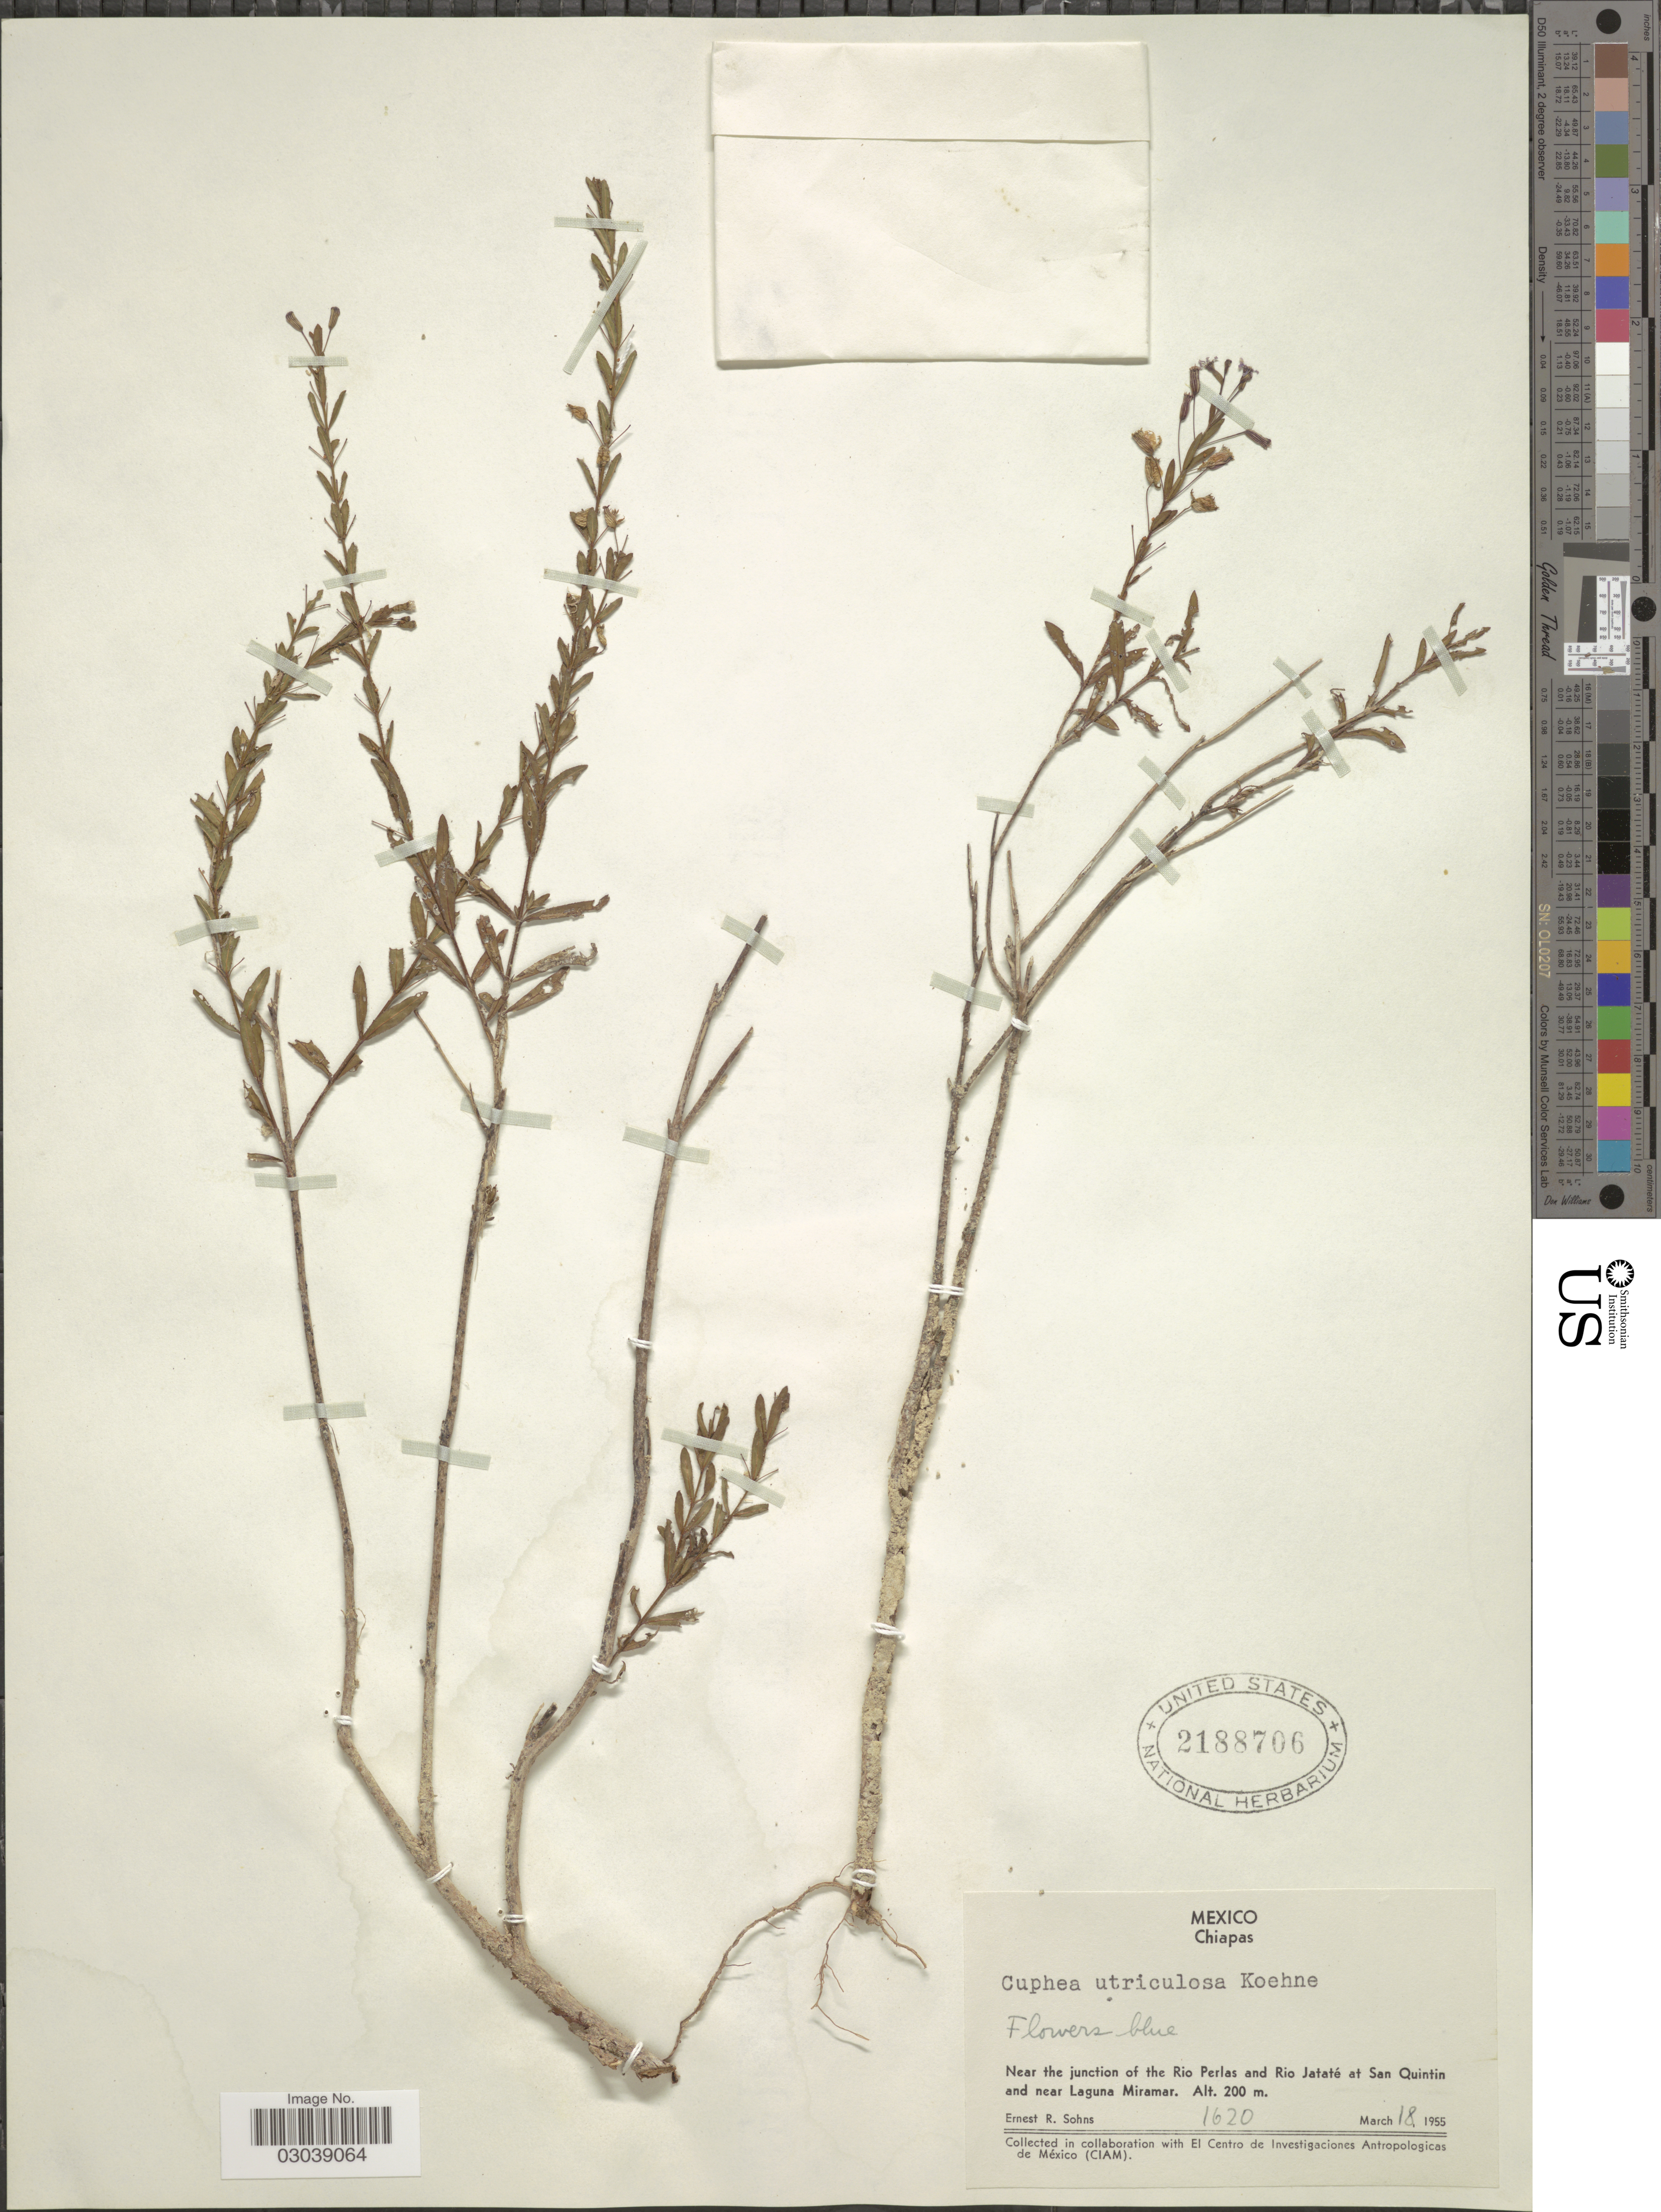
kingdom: Plantae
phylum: Tracheophyta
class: Magnoliopsida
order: Myrtales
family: Lythraceae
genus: Cuphea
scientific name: Cuphea utriculosa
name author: Koehne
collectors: E. R. Sohns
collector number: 1620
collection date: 1955-03-18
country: Mexico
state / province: Chiapas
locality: Near the junction of Rio perlas and Rio Jataté at San Quintin and near Laguna Miramar.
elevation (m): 200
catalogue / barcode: US 2188706